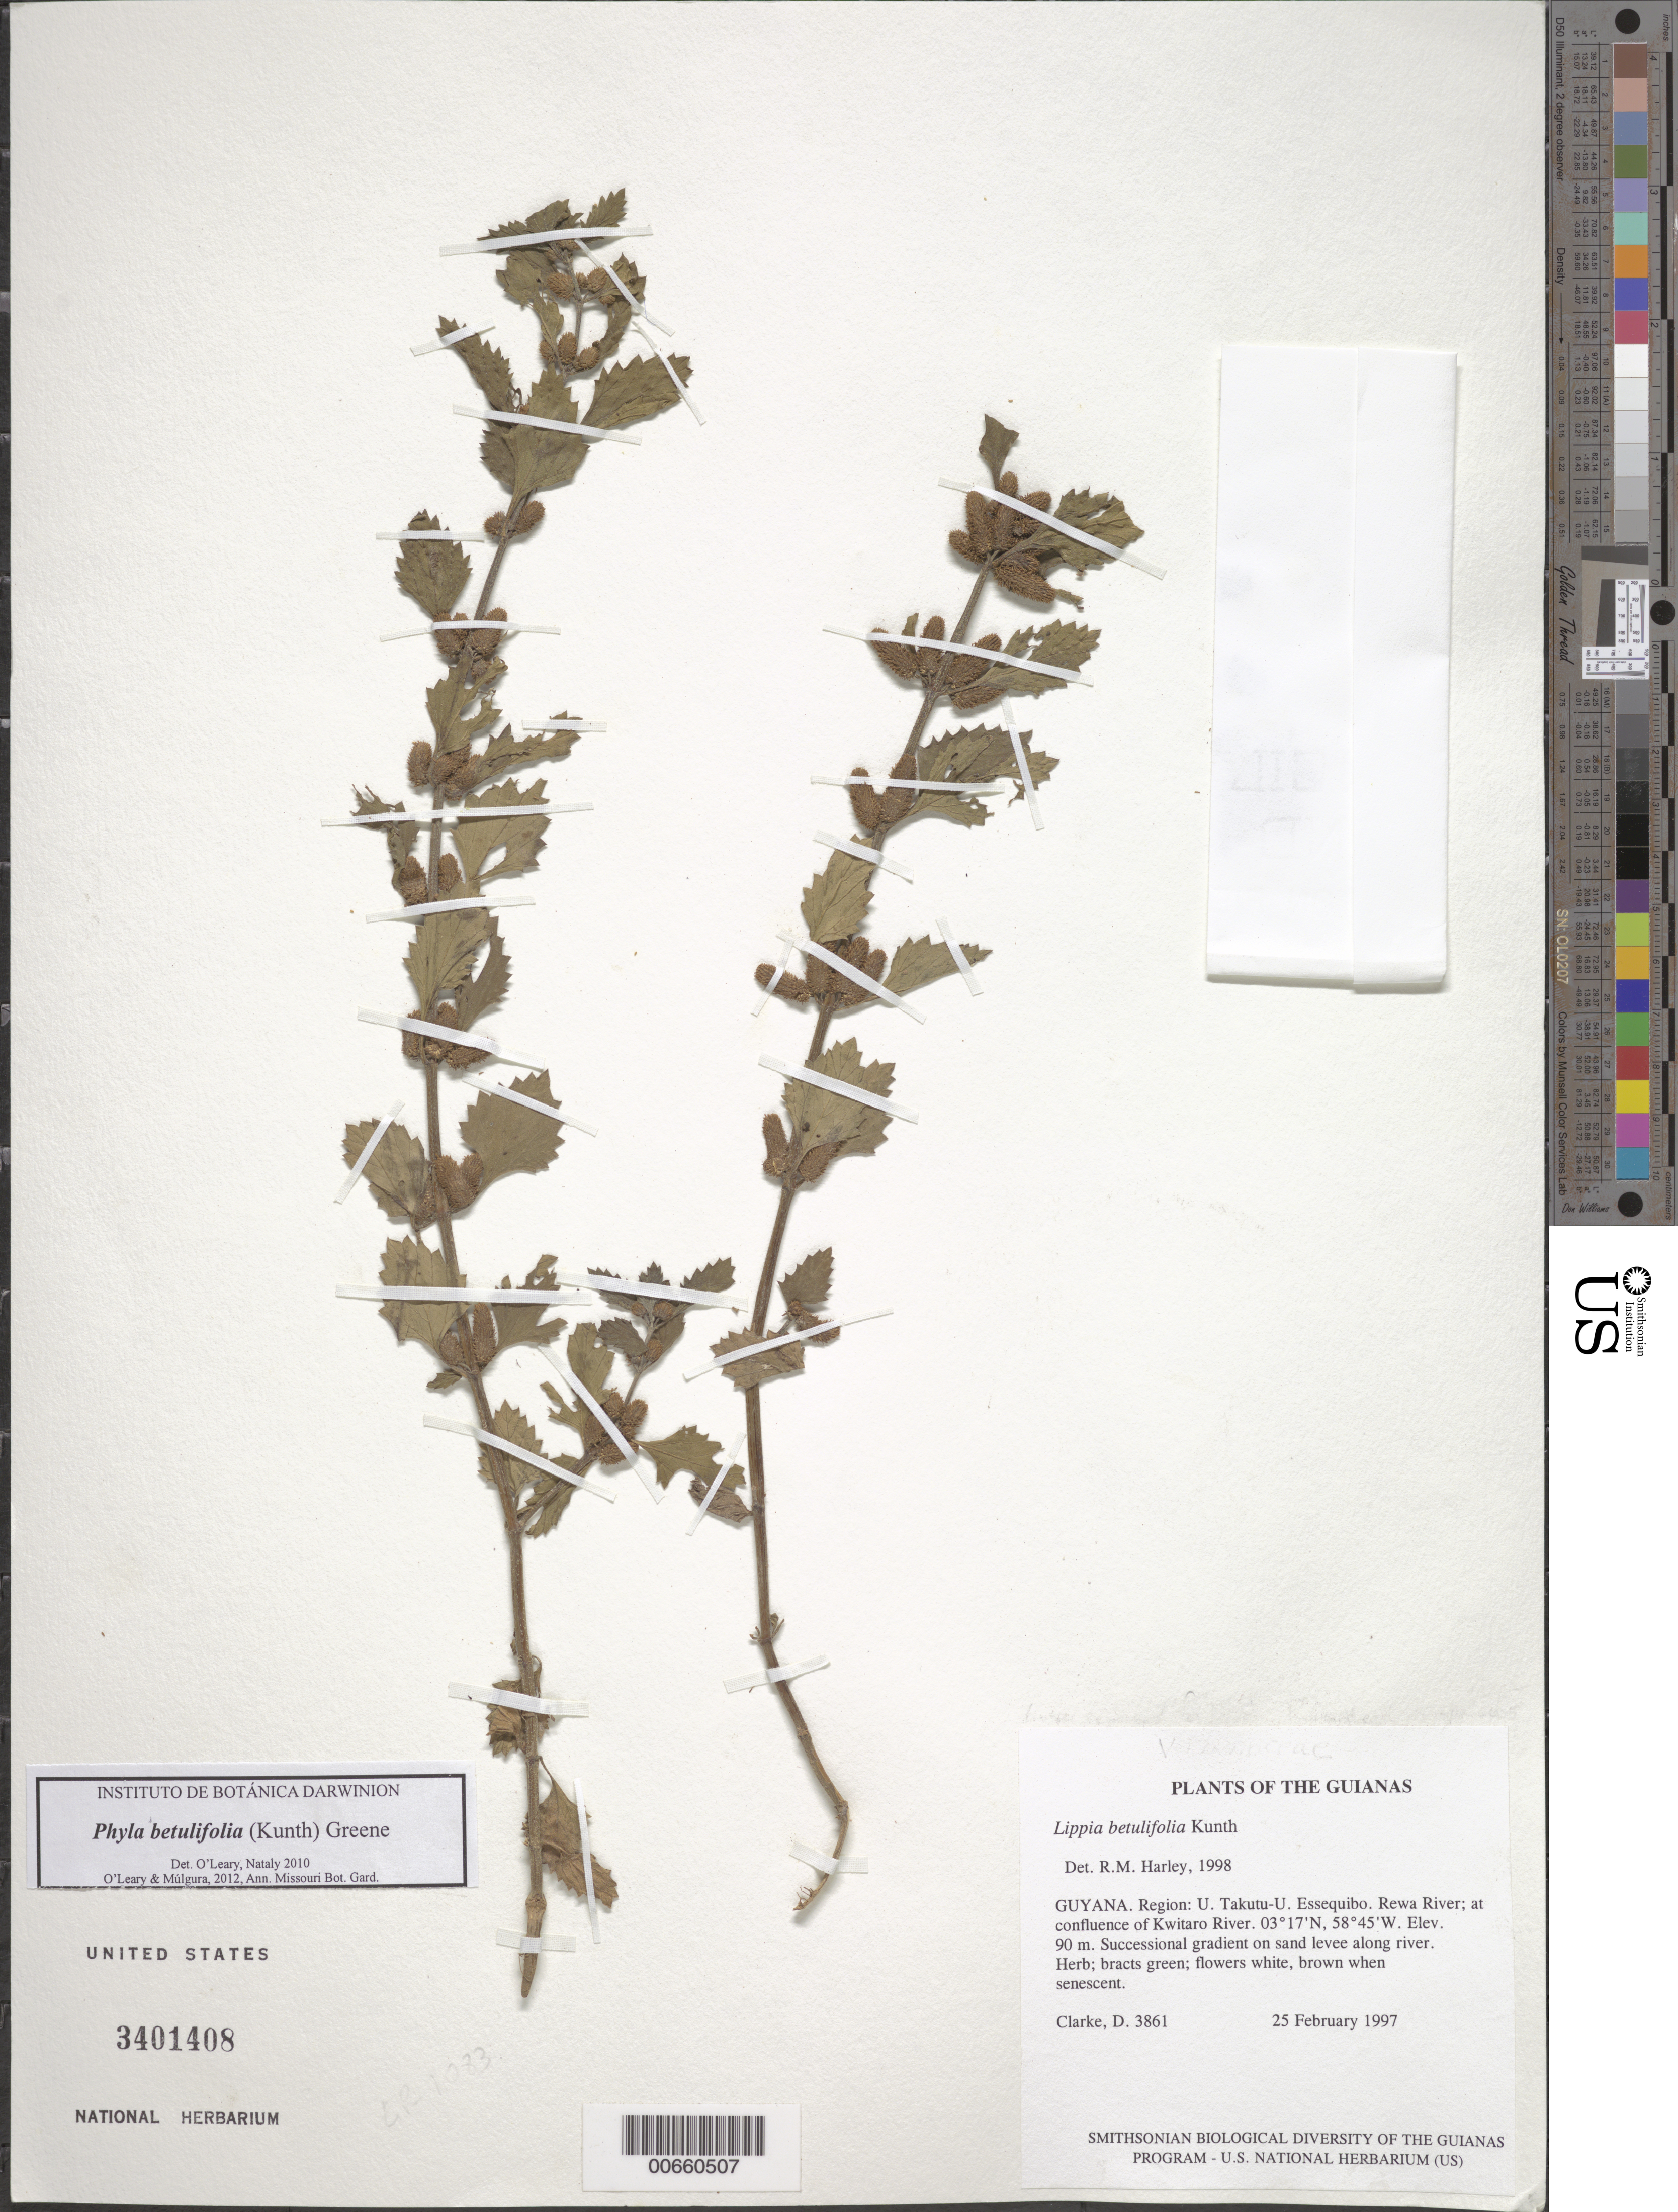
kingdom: Plantae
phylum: Tracheophyta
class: Magnoliopsida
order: Lamiales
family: Verbenaceae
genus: Phyla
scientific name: Phyla betulifolia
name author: (Kunth) Greene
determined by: O'Leary, N.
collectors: H. D. Clarke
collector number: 3861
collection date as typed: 25 February 1997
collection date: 1997-02-25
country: Guyana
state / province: U. Takutu-U. Essequibo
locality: Rewa River; at confluence of Kwitaro River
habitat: Successional gradient on sand levee along river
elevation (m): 90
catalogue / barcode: US 3401408